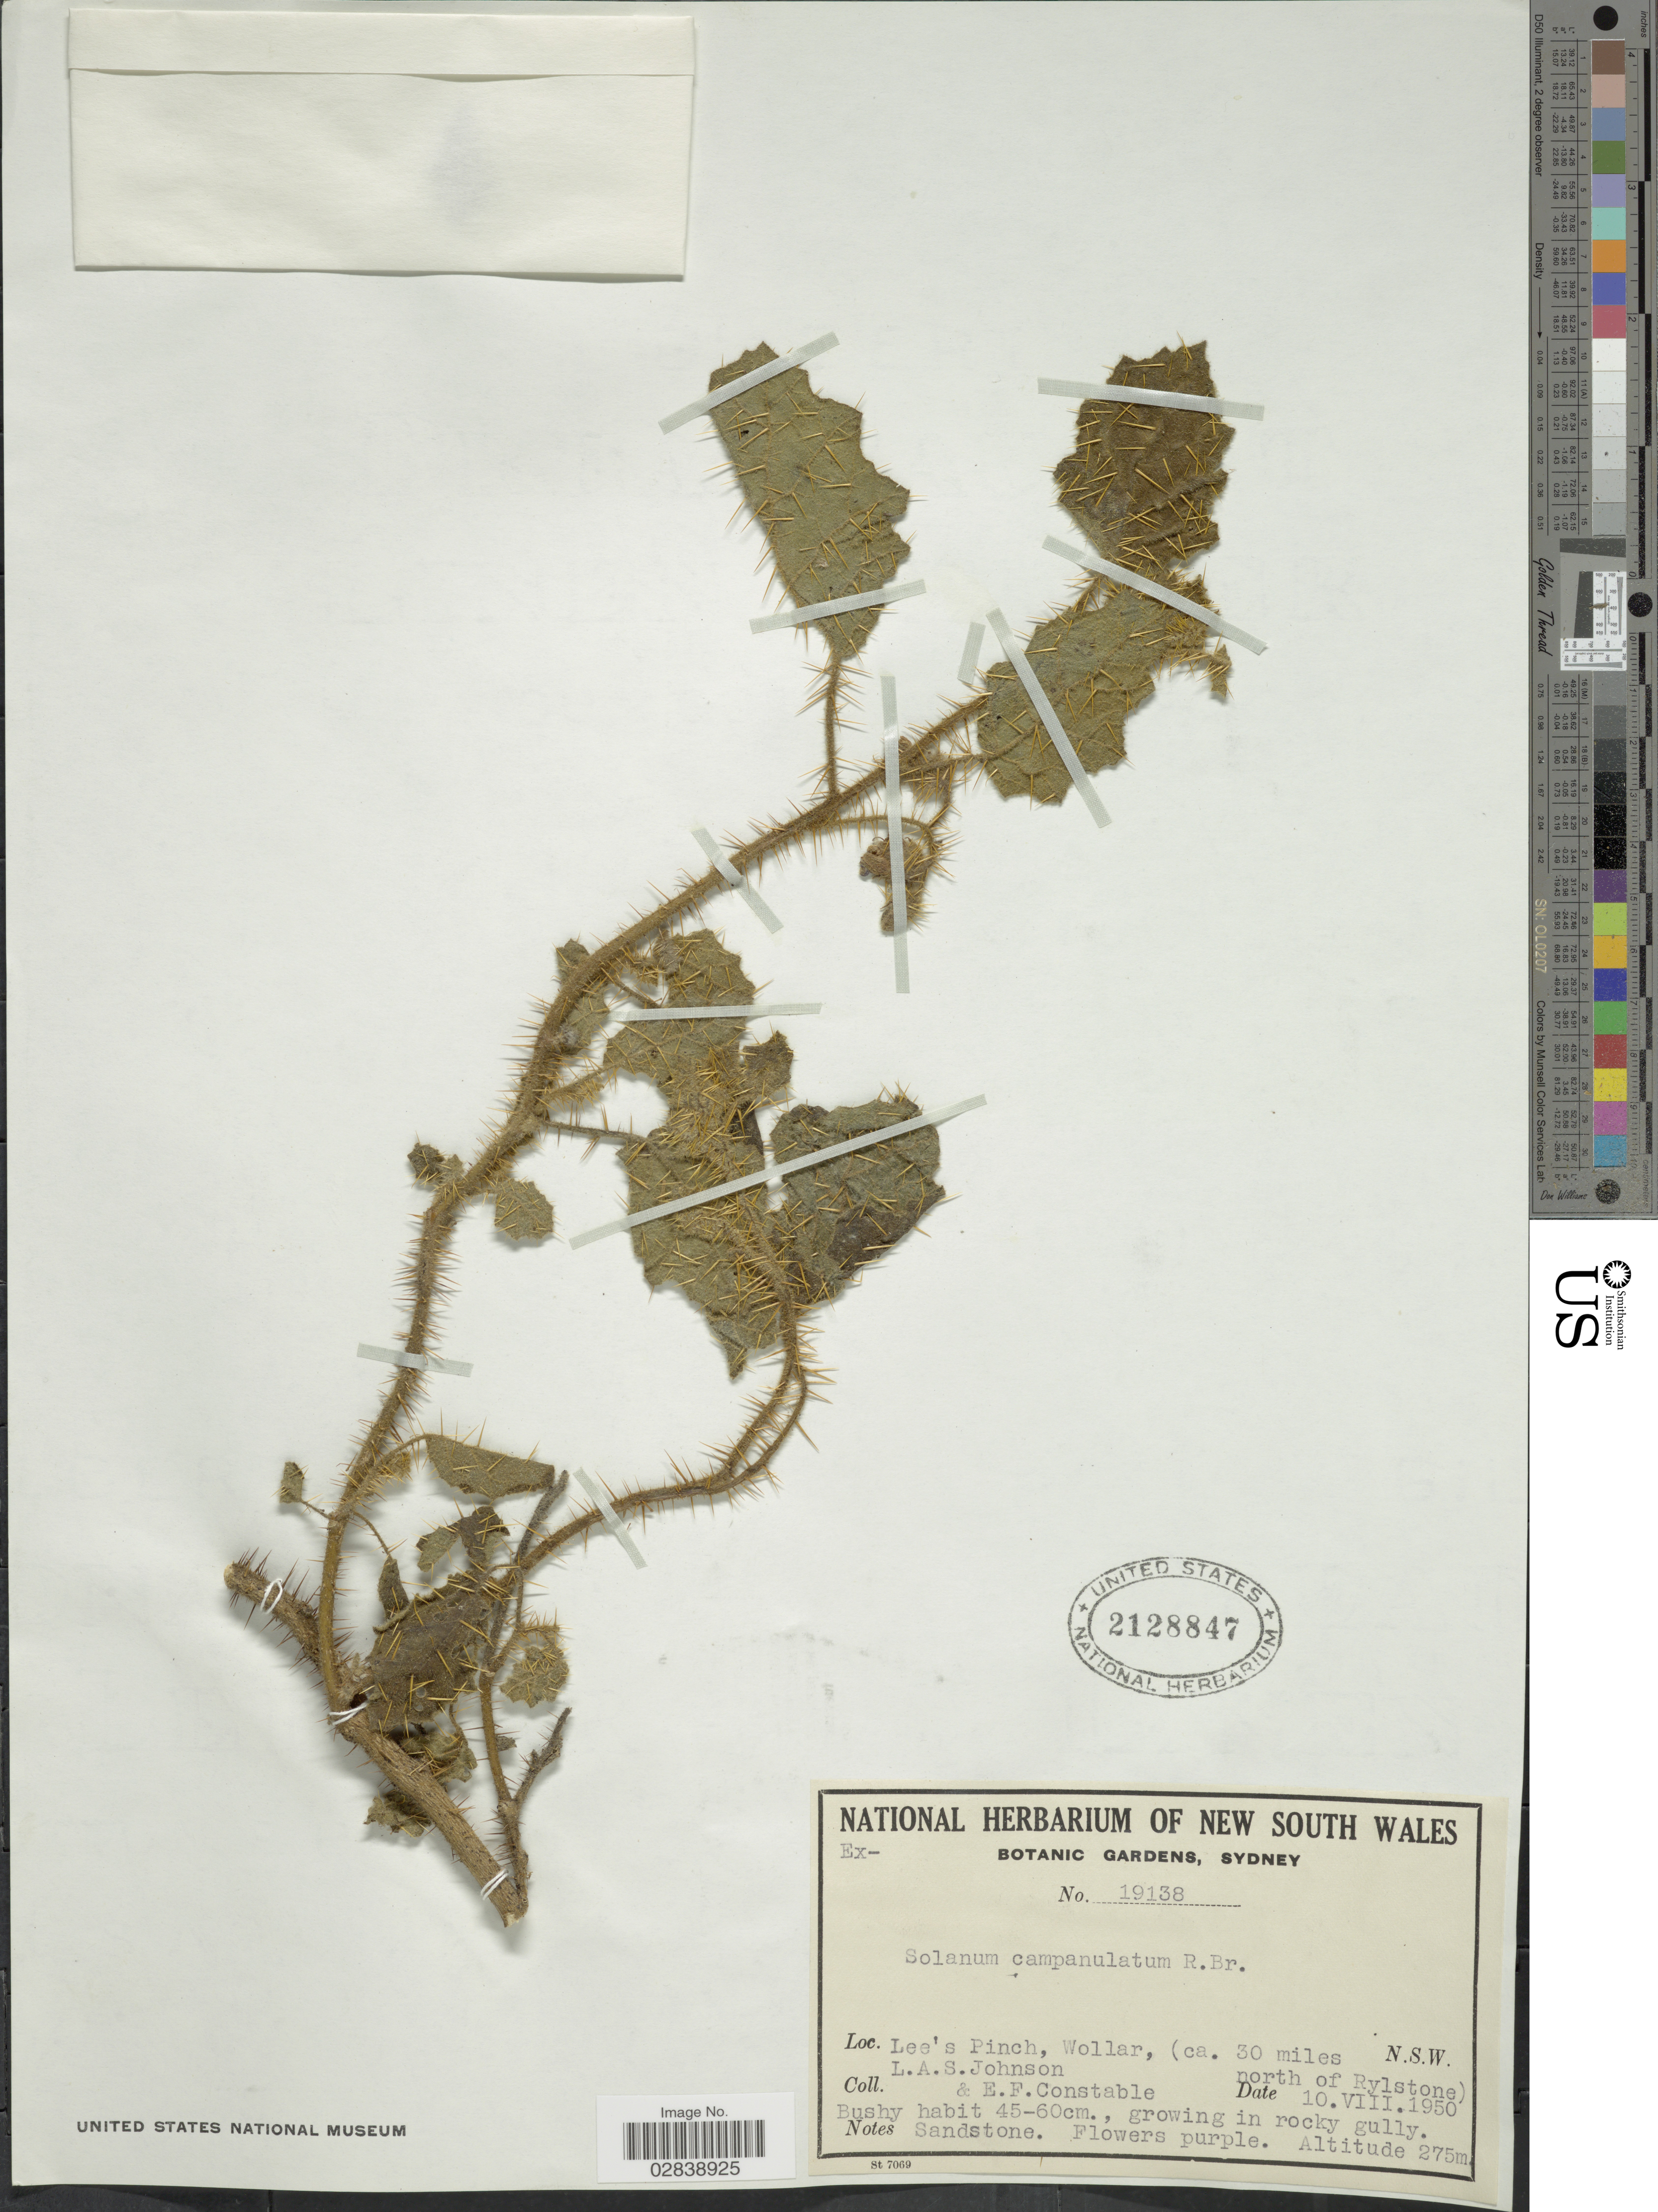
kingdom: Plantae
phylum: Tracheophyta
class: Magnoliopsida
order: Solanales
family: Solanaceae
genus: Solanum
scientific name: Solanum campanulatum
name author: R. Br.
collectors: L. Johnson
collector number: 19138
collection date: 1950-08-10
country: Australia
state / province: New South Wales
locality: Lee's Pinch, Wollar, (ca. 30 miles north of Rylstone)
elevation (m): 275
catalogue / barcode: US 2128847